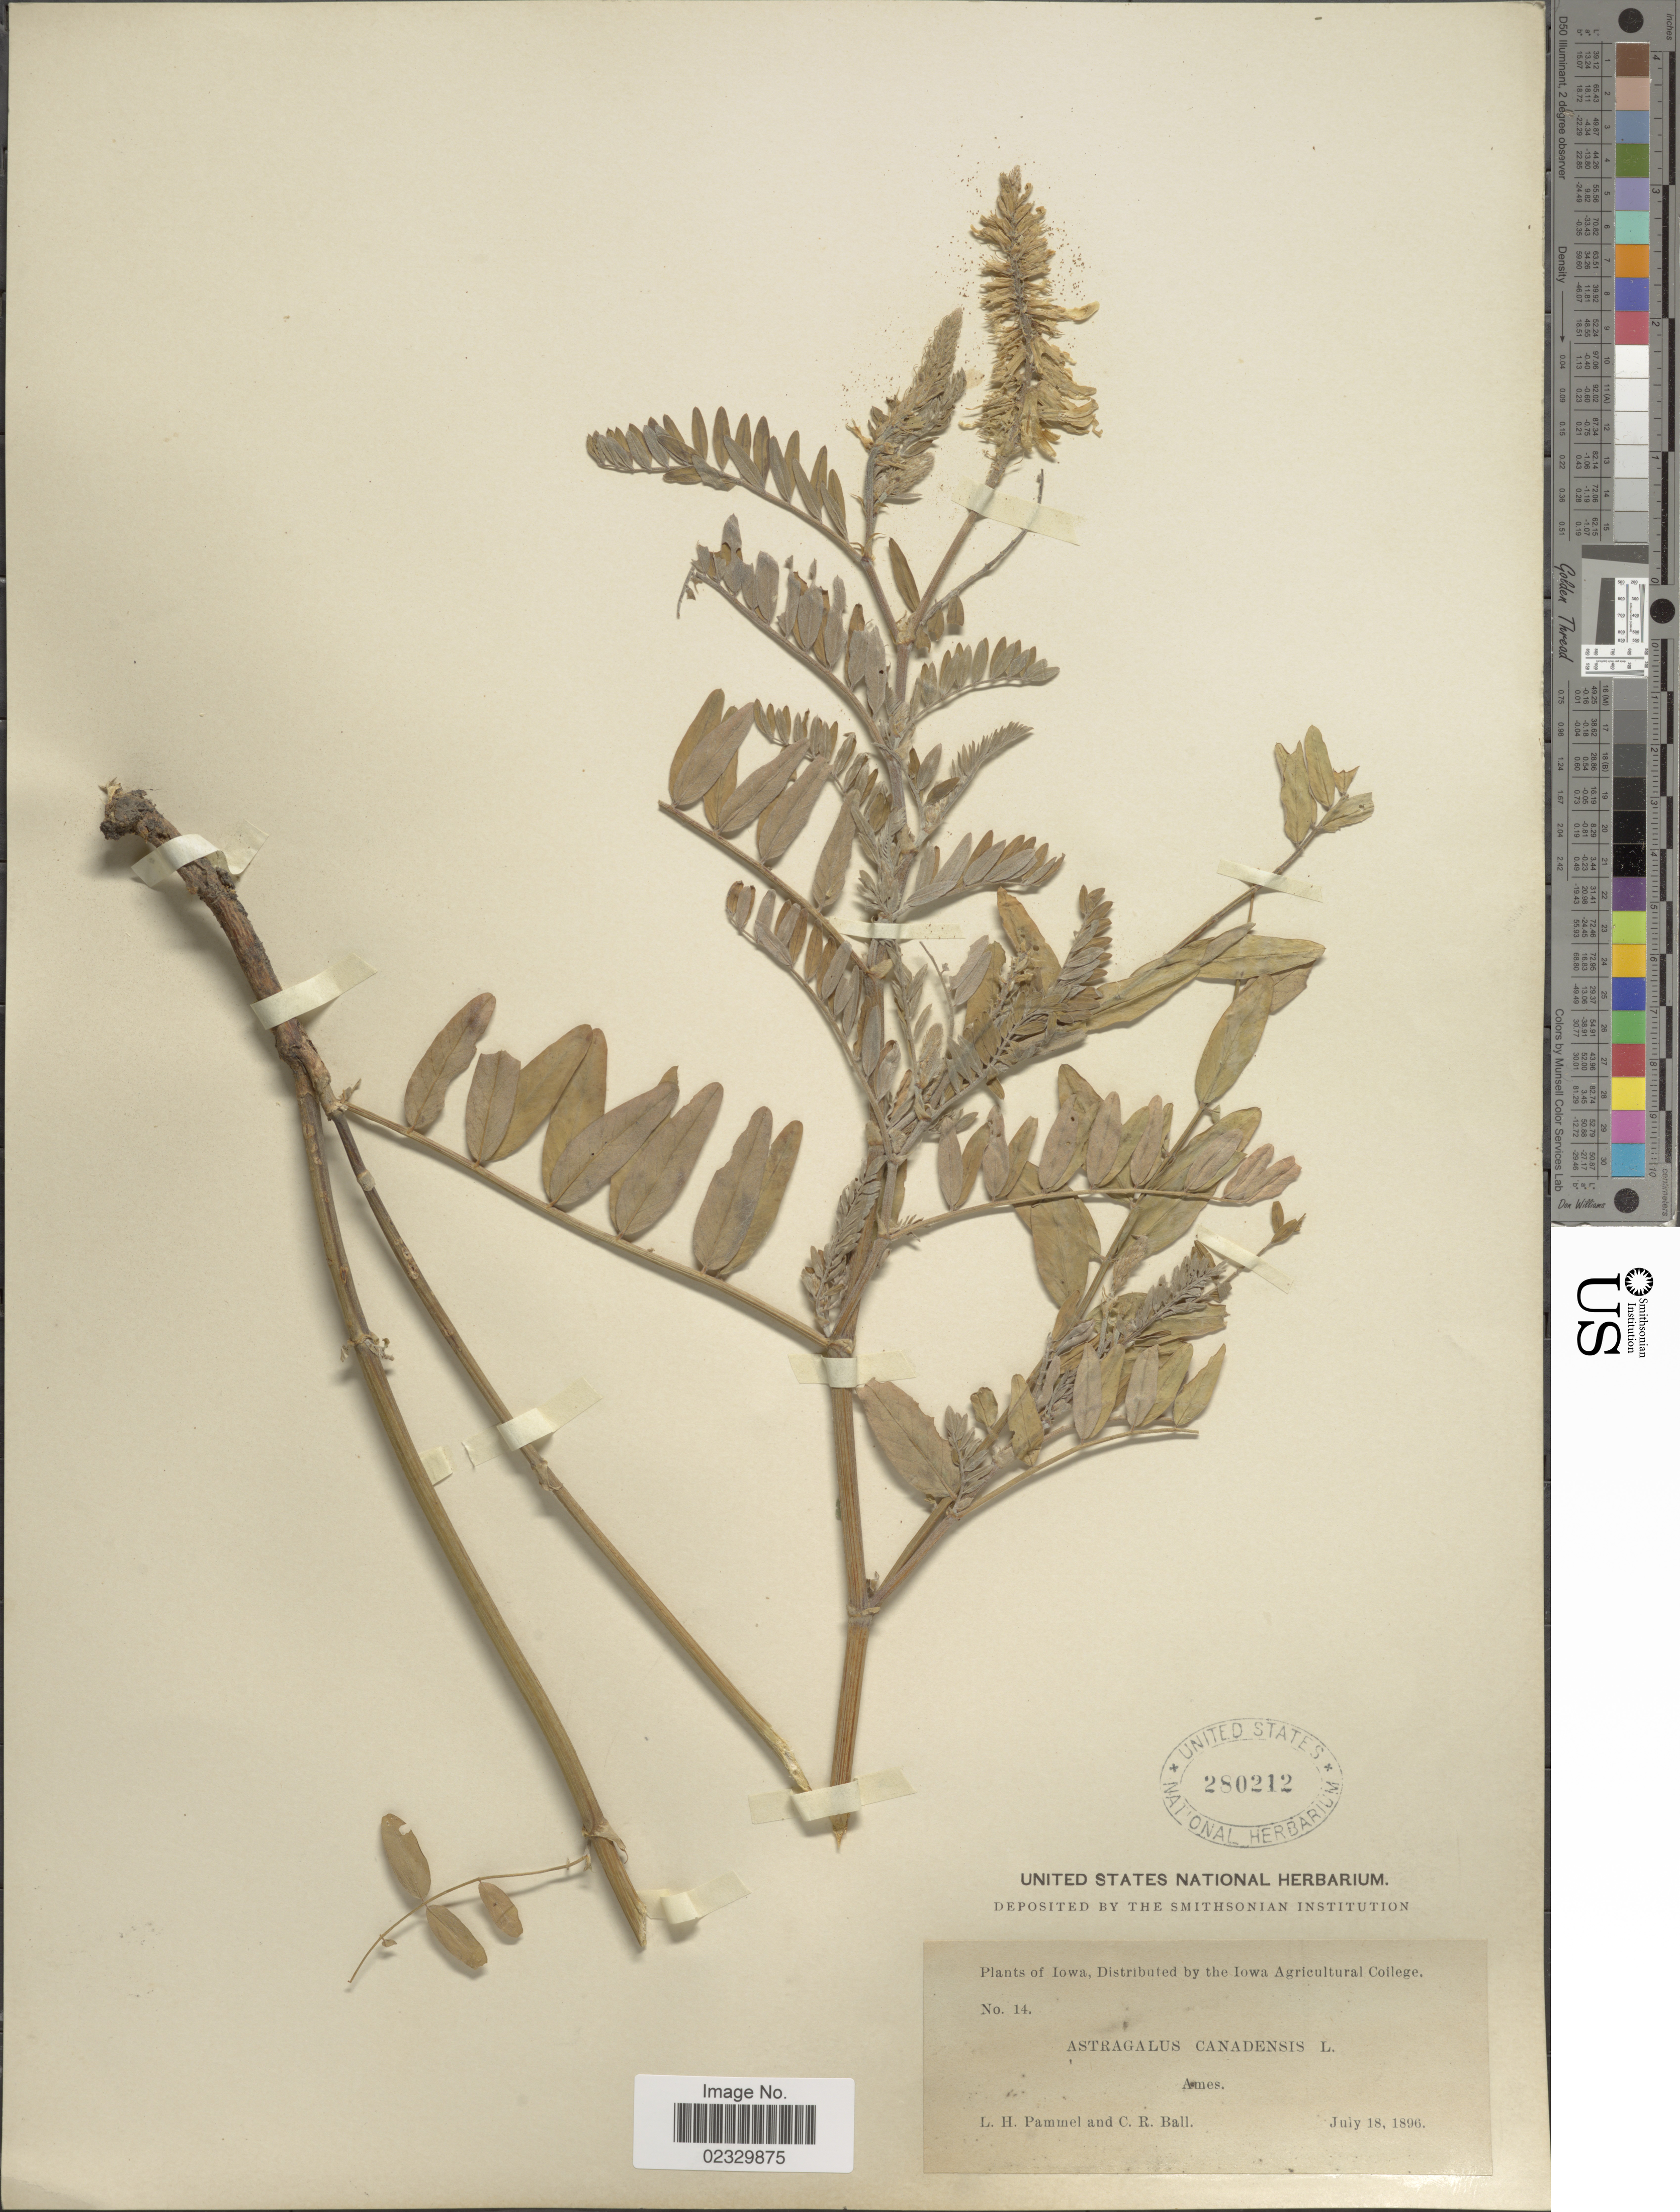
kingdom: Plantae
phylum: Tracheophyta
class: Magnoliopsida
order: Fabales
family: Fabaceae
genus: Astragalus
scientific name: Astragalus canadensis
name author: L.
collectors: L. Pammel & C. R. Ball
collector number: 14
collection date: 1896-07-18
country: United States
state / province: Iowa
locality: Ames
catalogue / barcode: US 280212